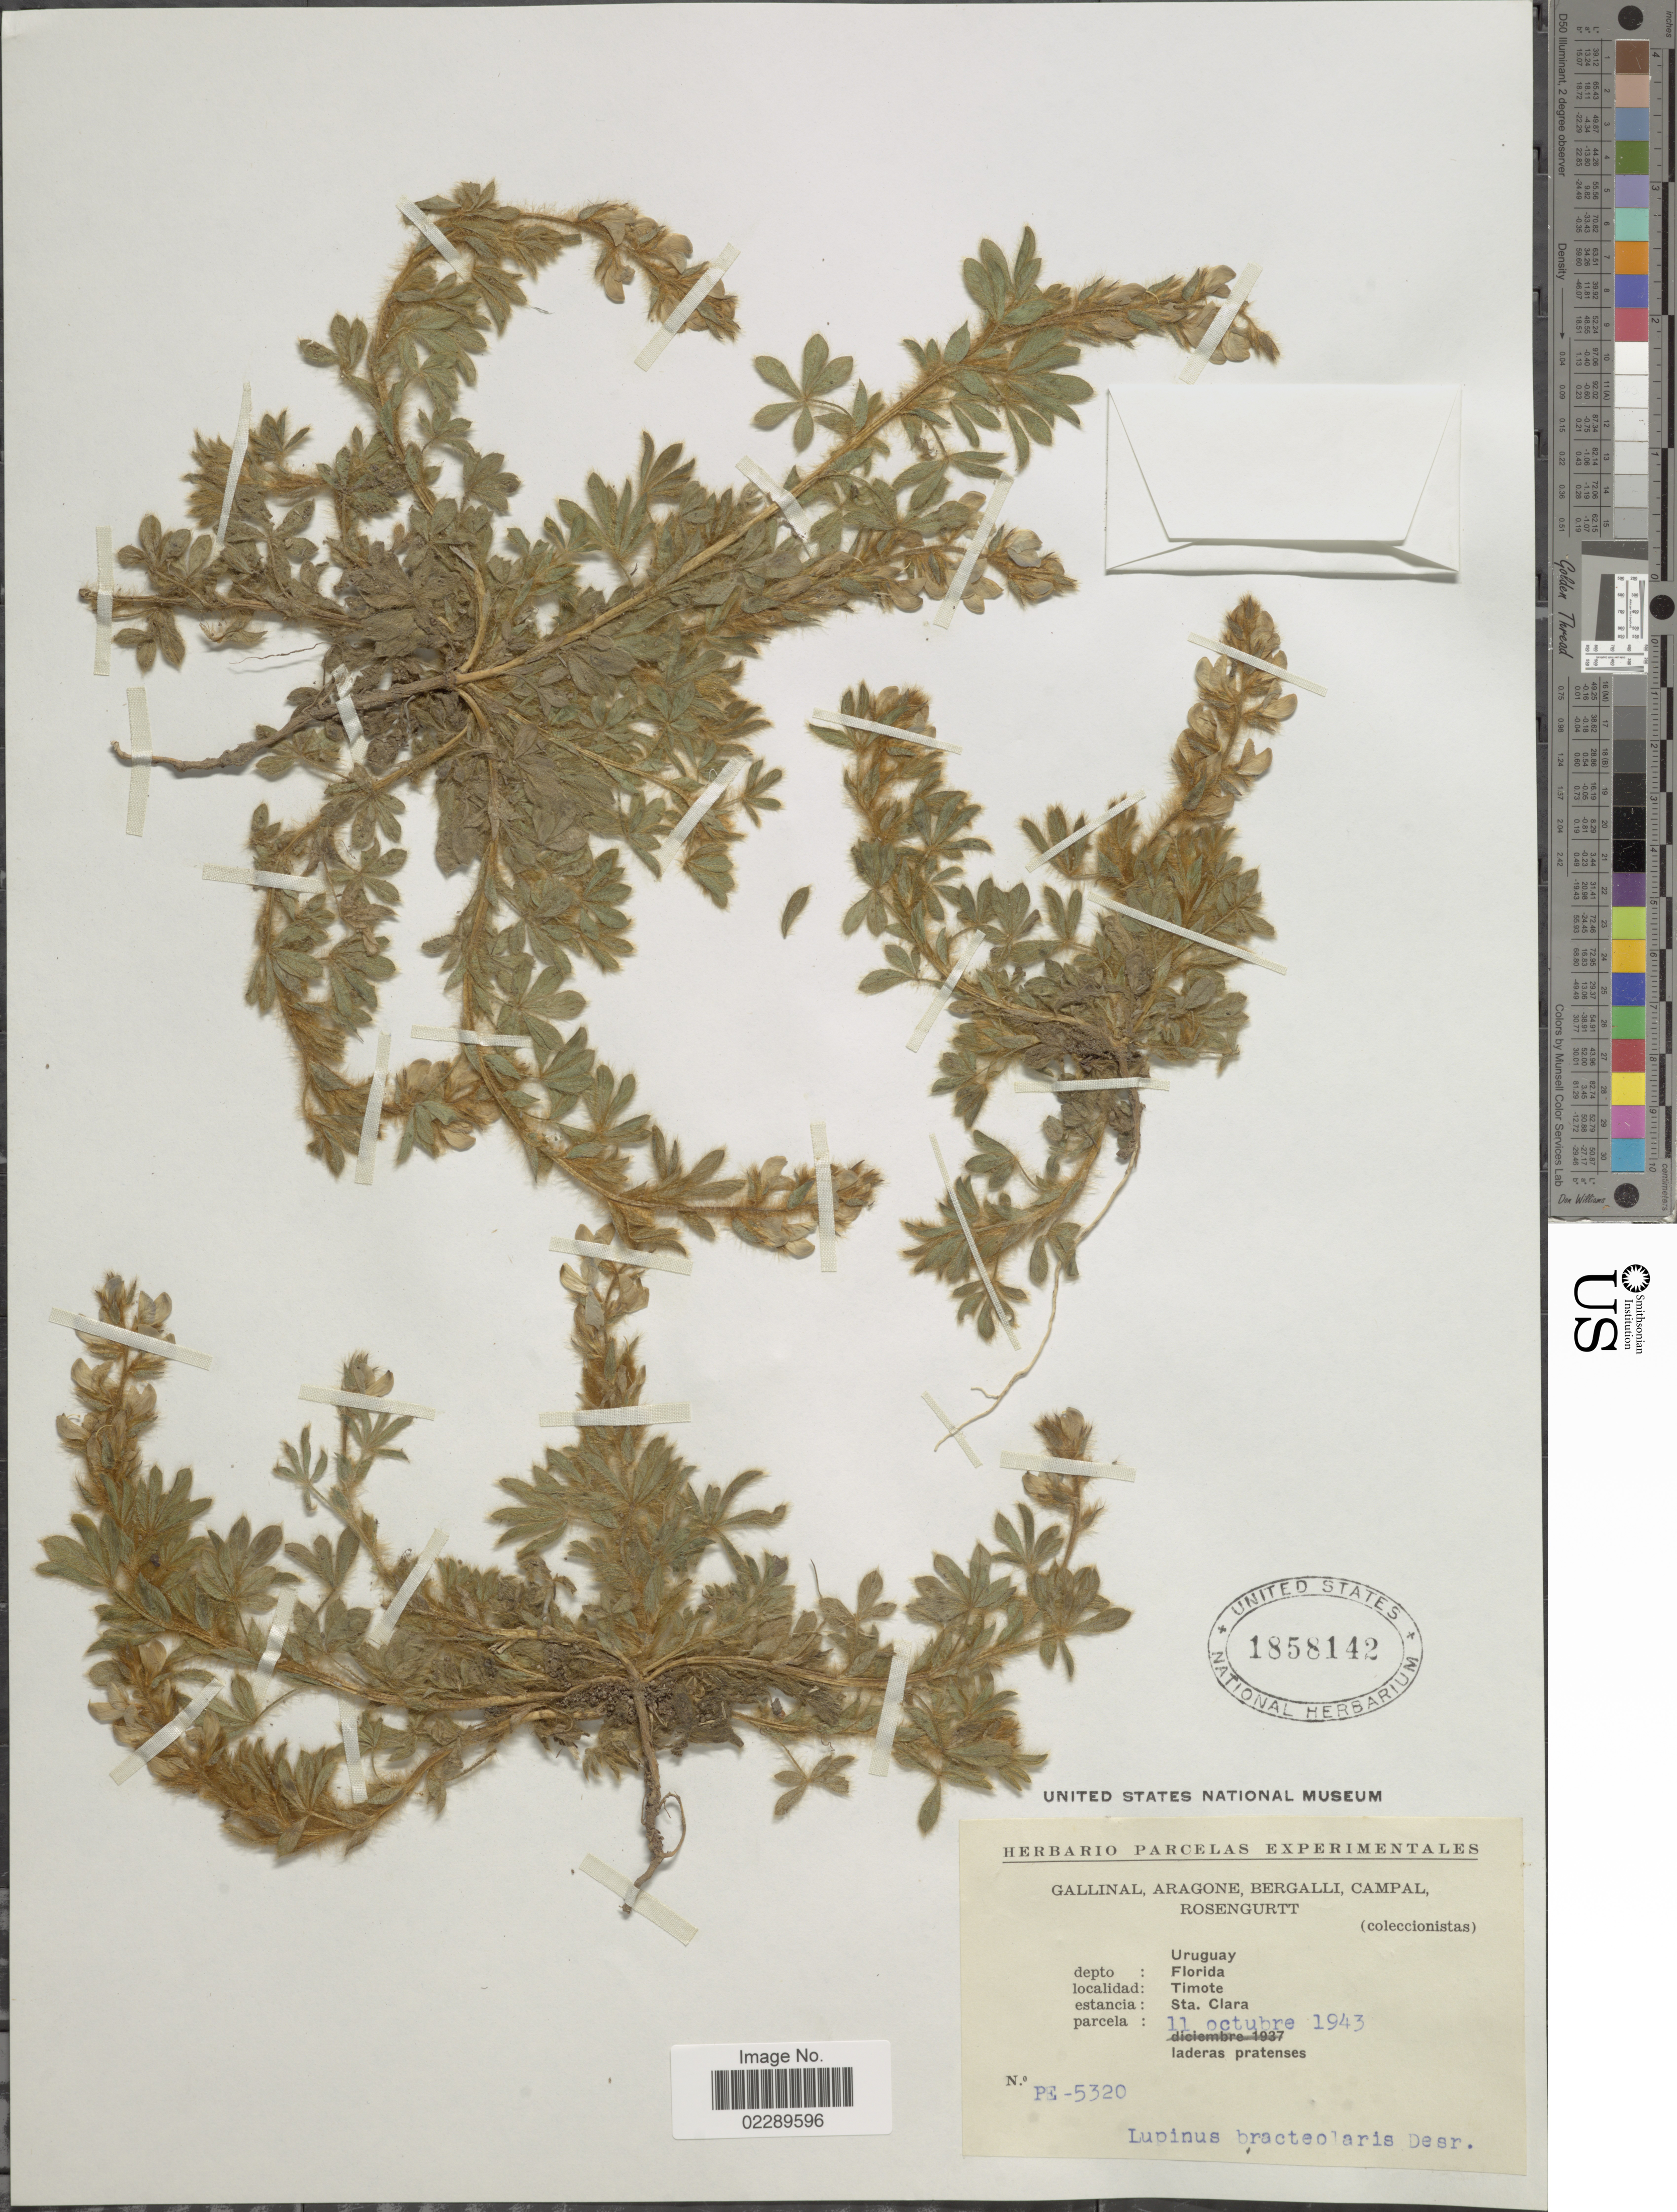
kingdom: Plantae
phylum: Tracheophyta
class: Magnoliopsida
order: Fabales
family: Fabaceae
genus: Lupinus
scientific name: Lupinus bracteolaris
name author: Desr.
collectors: -. Gallinal, -- Aragone, -- Bergalli, -- Campal & Rosengurtt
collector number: PE-5320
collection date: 1943-10-11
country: Uruguay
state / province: Florida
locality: Depto: Florida. Timote. Estancia: Sta. Clara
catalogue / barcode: US 1858142